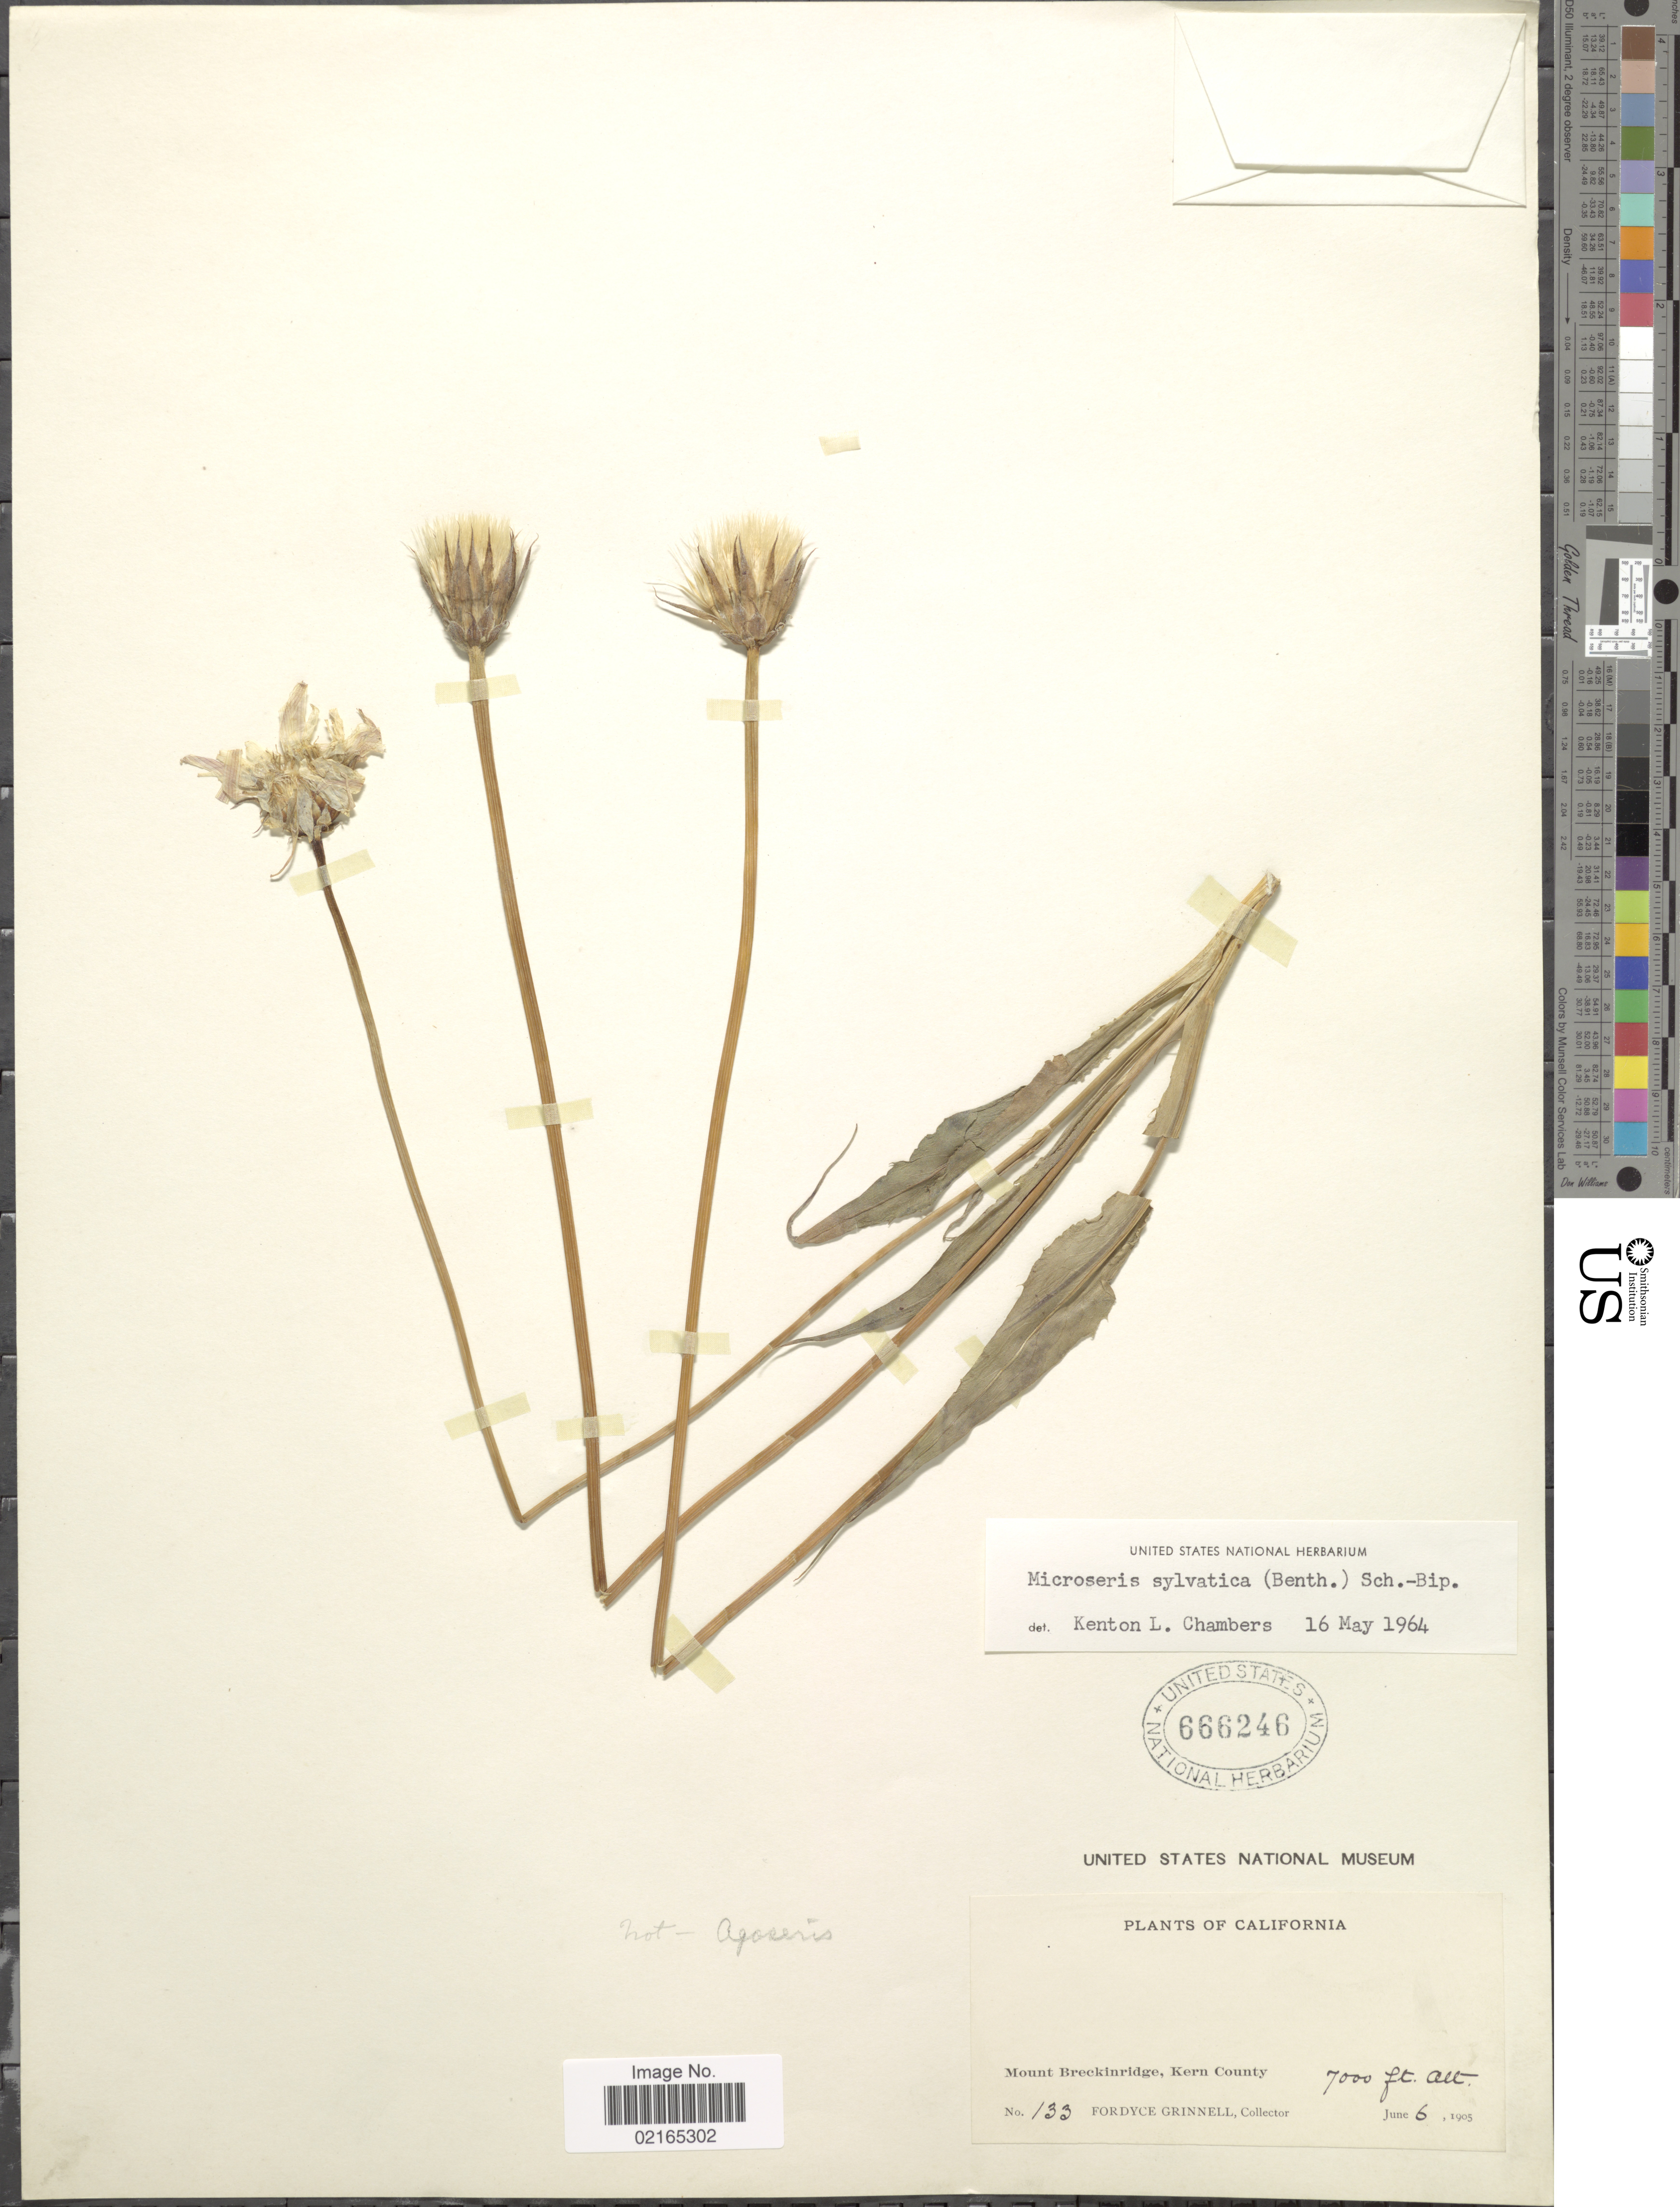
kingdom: Plantae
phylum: Tracheophyta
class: Magnoliopsida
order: Asterales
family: Asteraceae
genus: Microseris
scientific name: Microseris sylvatica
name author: (Benth.) Sch. Bip.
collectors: F. Grinnell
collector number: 133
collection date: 1905-06-06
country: United States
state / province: California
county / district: Kern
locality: Mount Breckinridge, Kern County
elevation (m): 2134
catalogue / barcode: US 666246